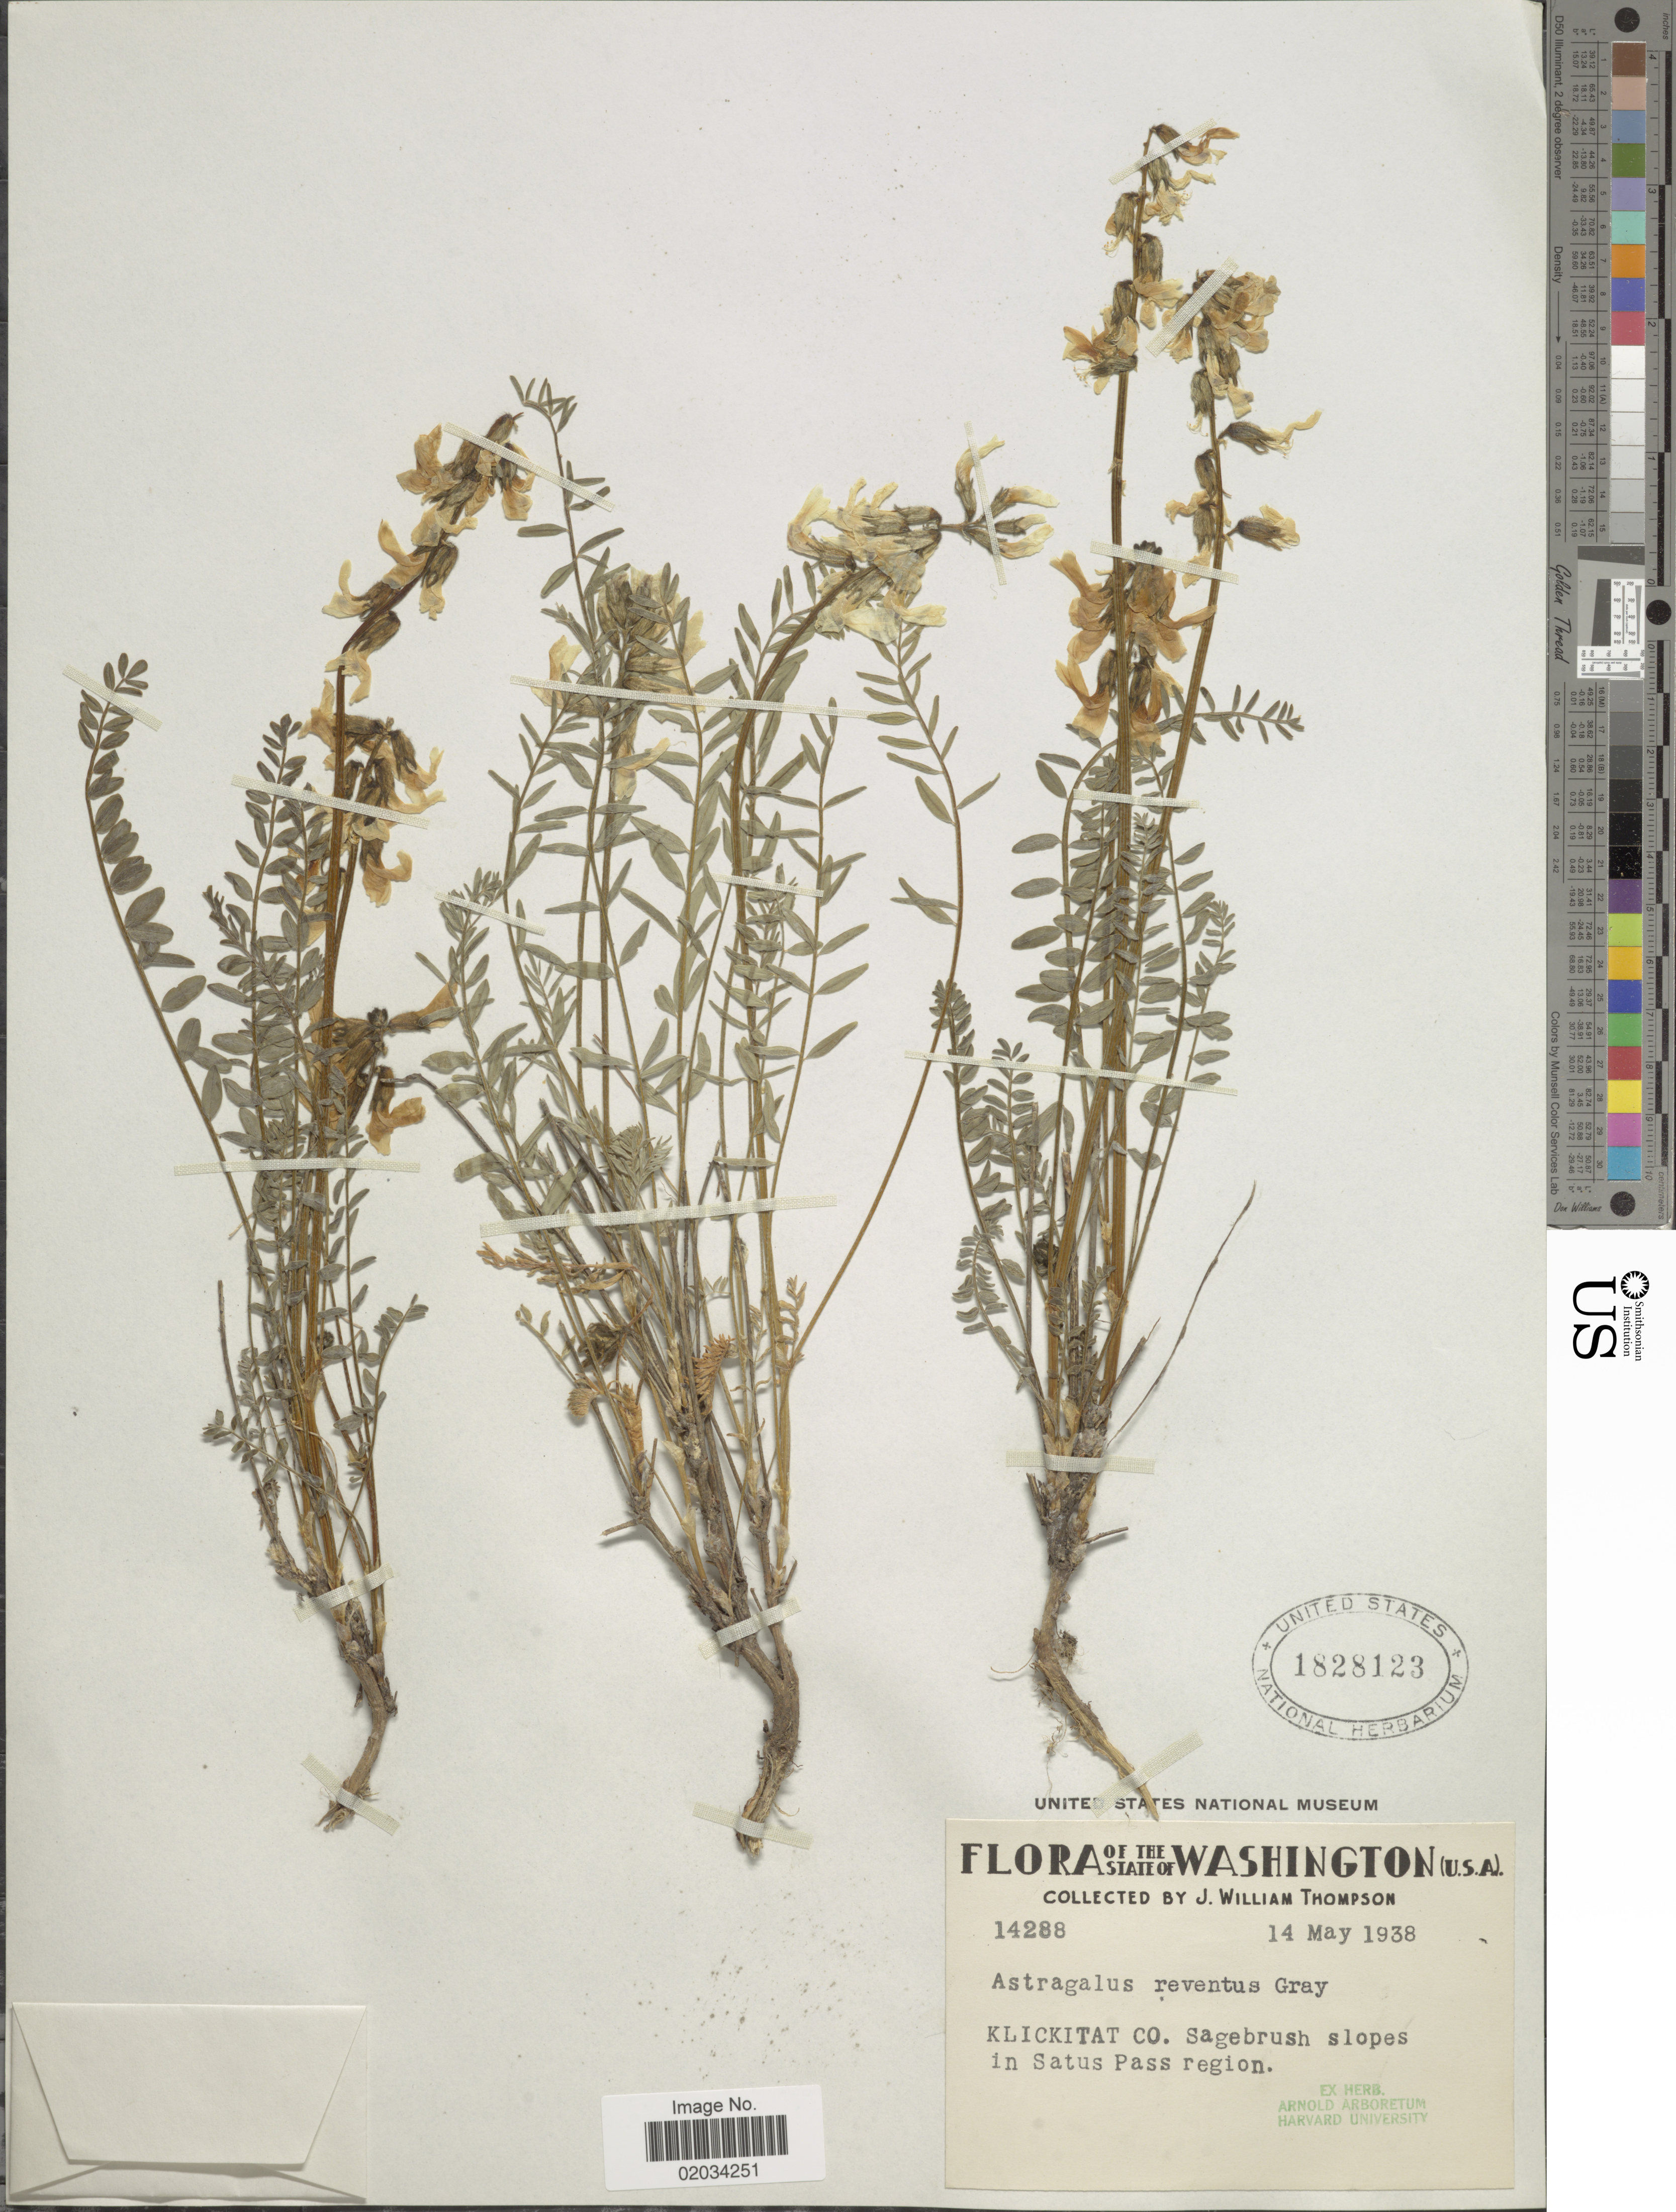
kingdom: Plantae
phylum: Tracheophyta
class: Magnoliopsida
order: Fabales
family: Fabaceae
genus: Astragalus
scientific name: Astragalus reventus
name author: A. Gray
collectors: J. W. Thompson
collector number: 14288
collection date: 1938-05-14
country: United States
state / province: Washington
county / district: Klickitat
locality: The State of Washington, Klickitat Co, Sagebrush slopes in Satus Pass Region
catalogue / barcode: US 1828123